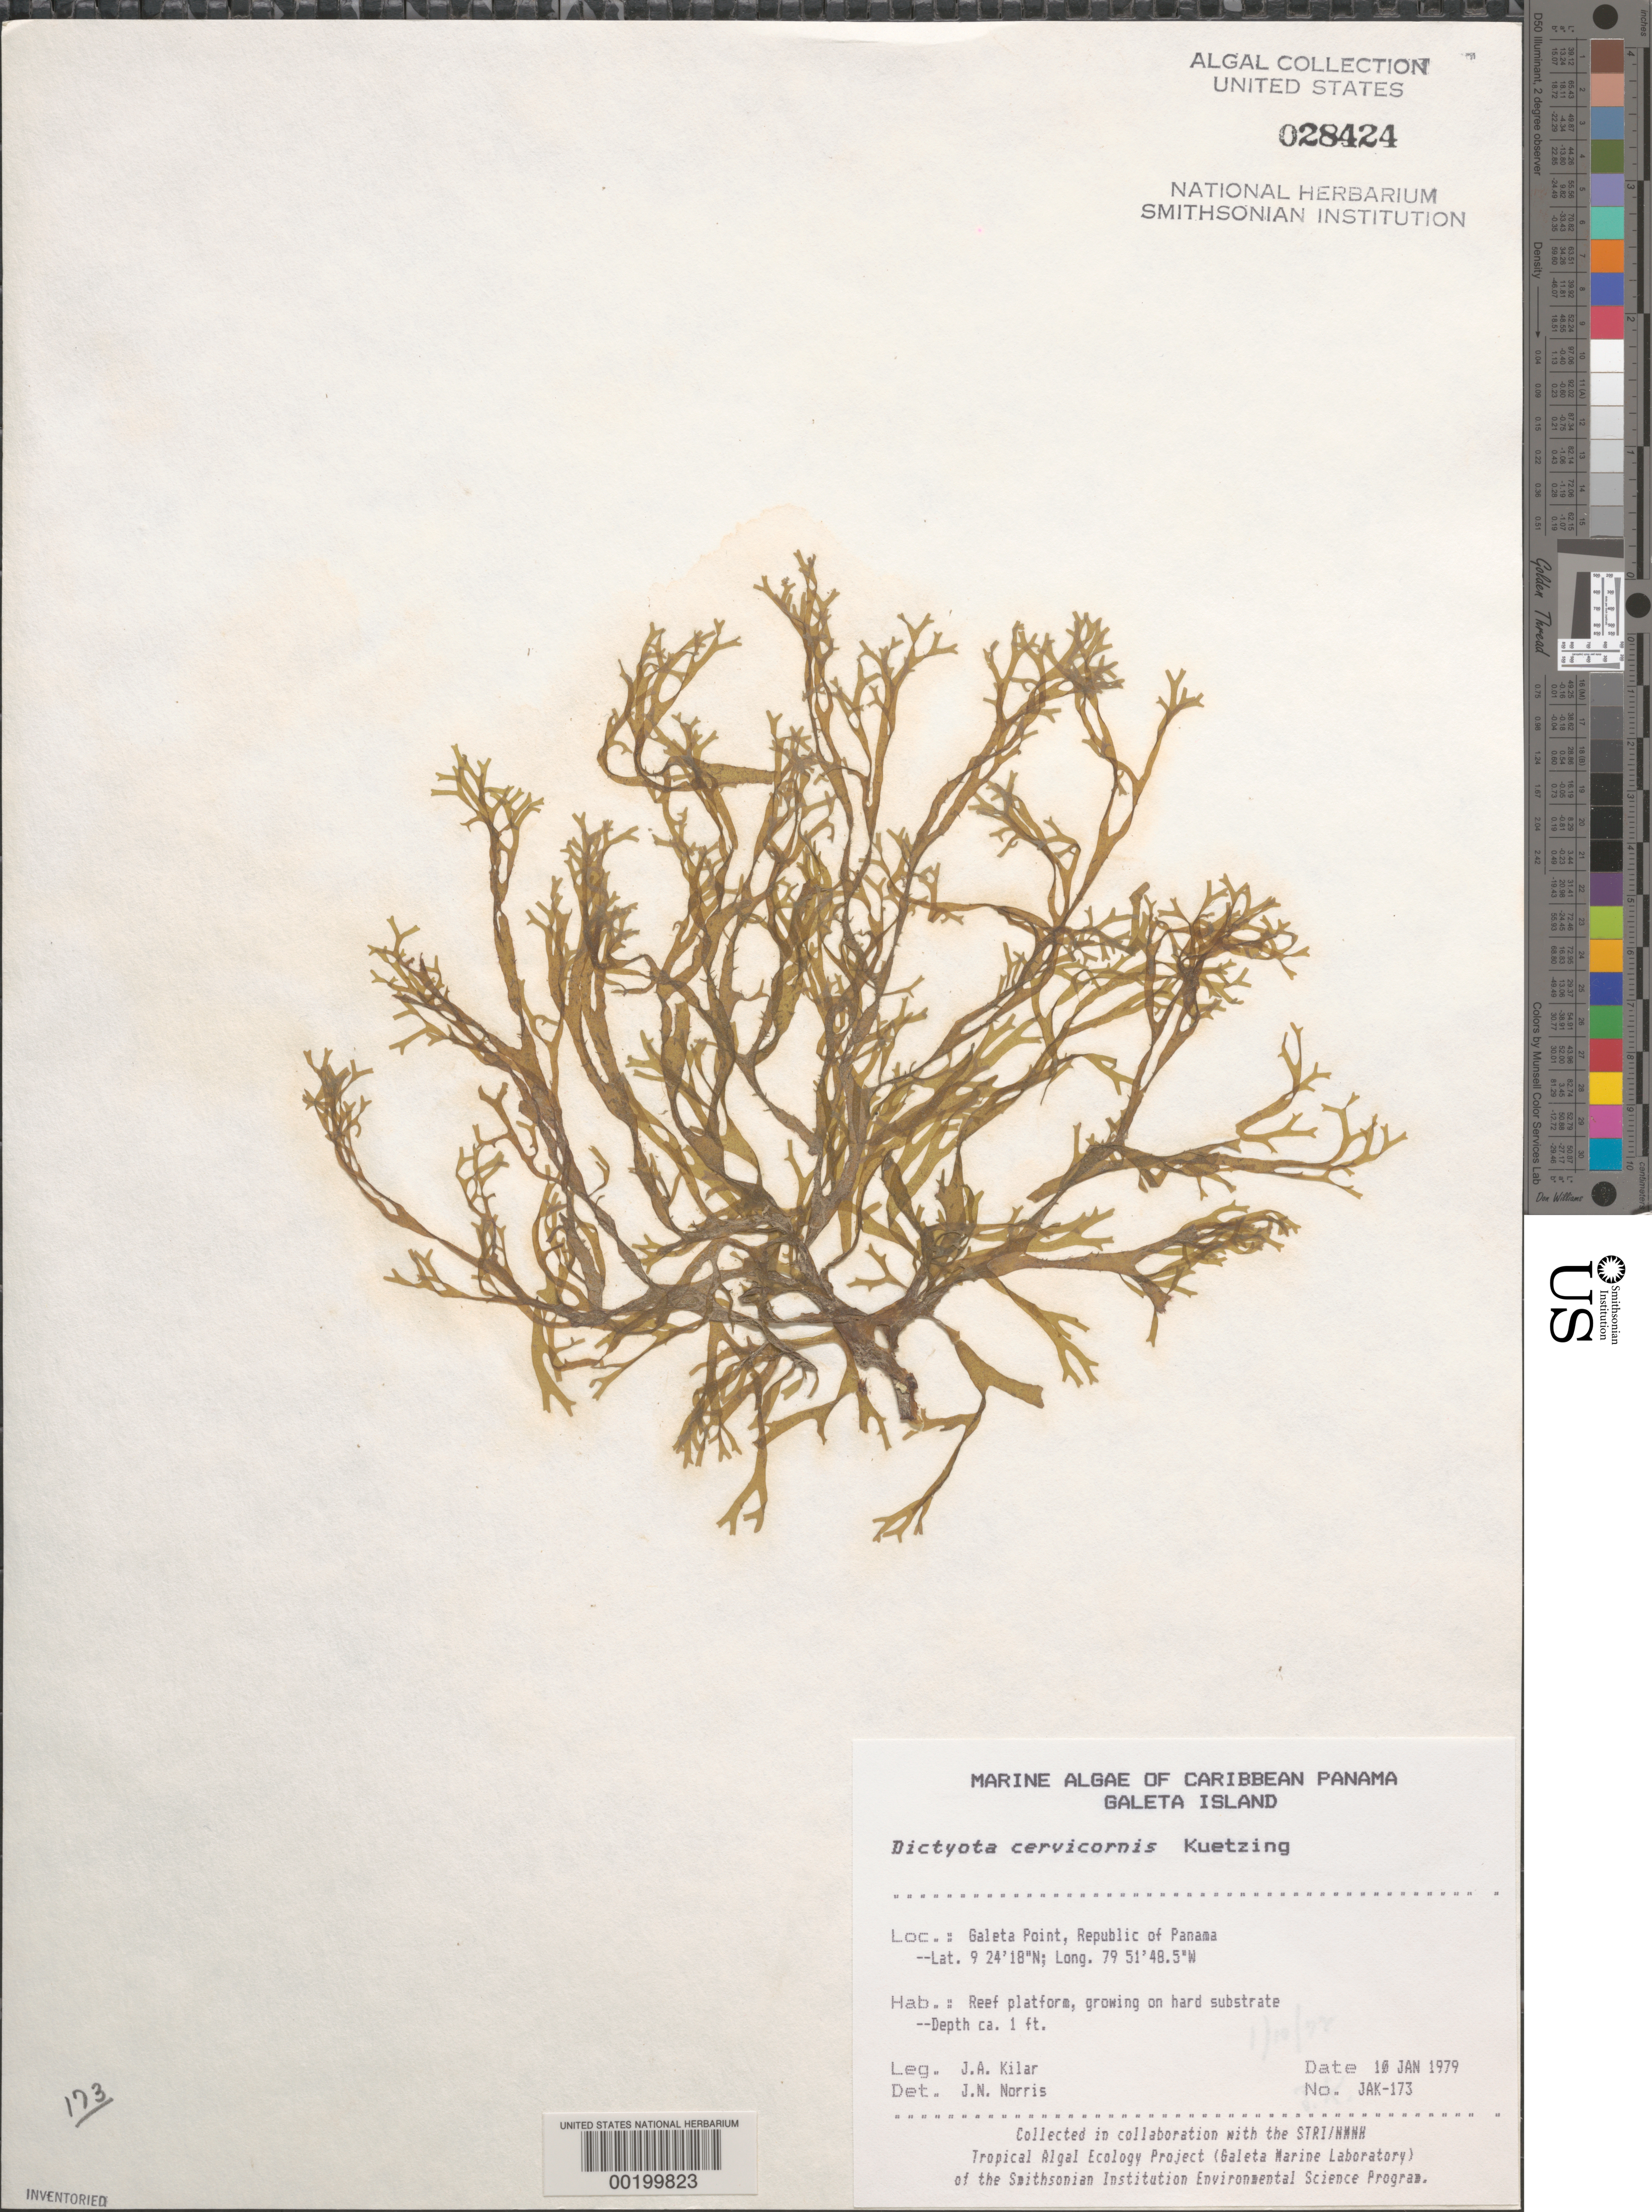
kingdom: Chromista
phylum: Ochrophyta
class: Phaeophyceae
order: Dictyotales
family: Dictyotaceae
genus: Dictyota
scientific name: Dictyota cervicornis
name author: Kütz.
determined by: Norris, James N.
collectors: J. A. Kilar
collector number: JAK-173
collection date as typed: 10 Jan 1979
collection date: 1979-01-10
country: Panama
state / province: Colón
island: Galeta Island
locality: Galeta Point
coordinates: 9 24' 18" N, 79 51' 48.5" W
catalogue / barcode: US 28424